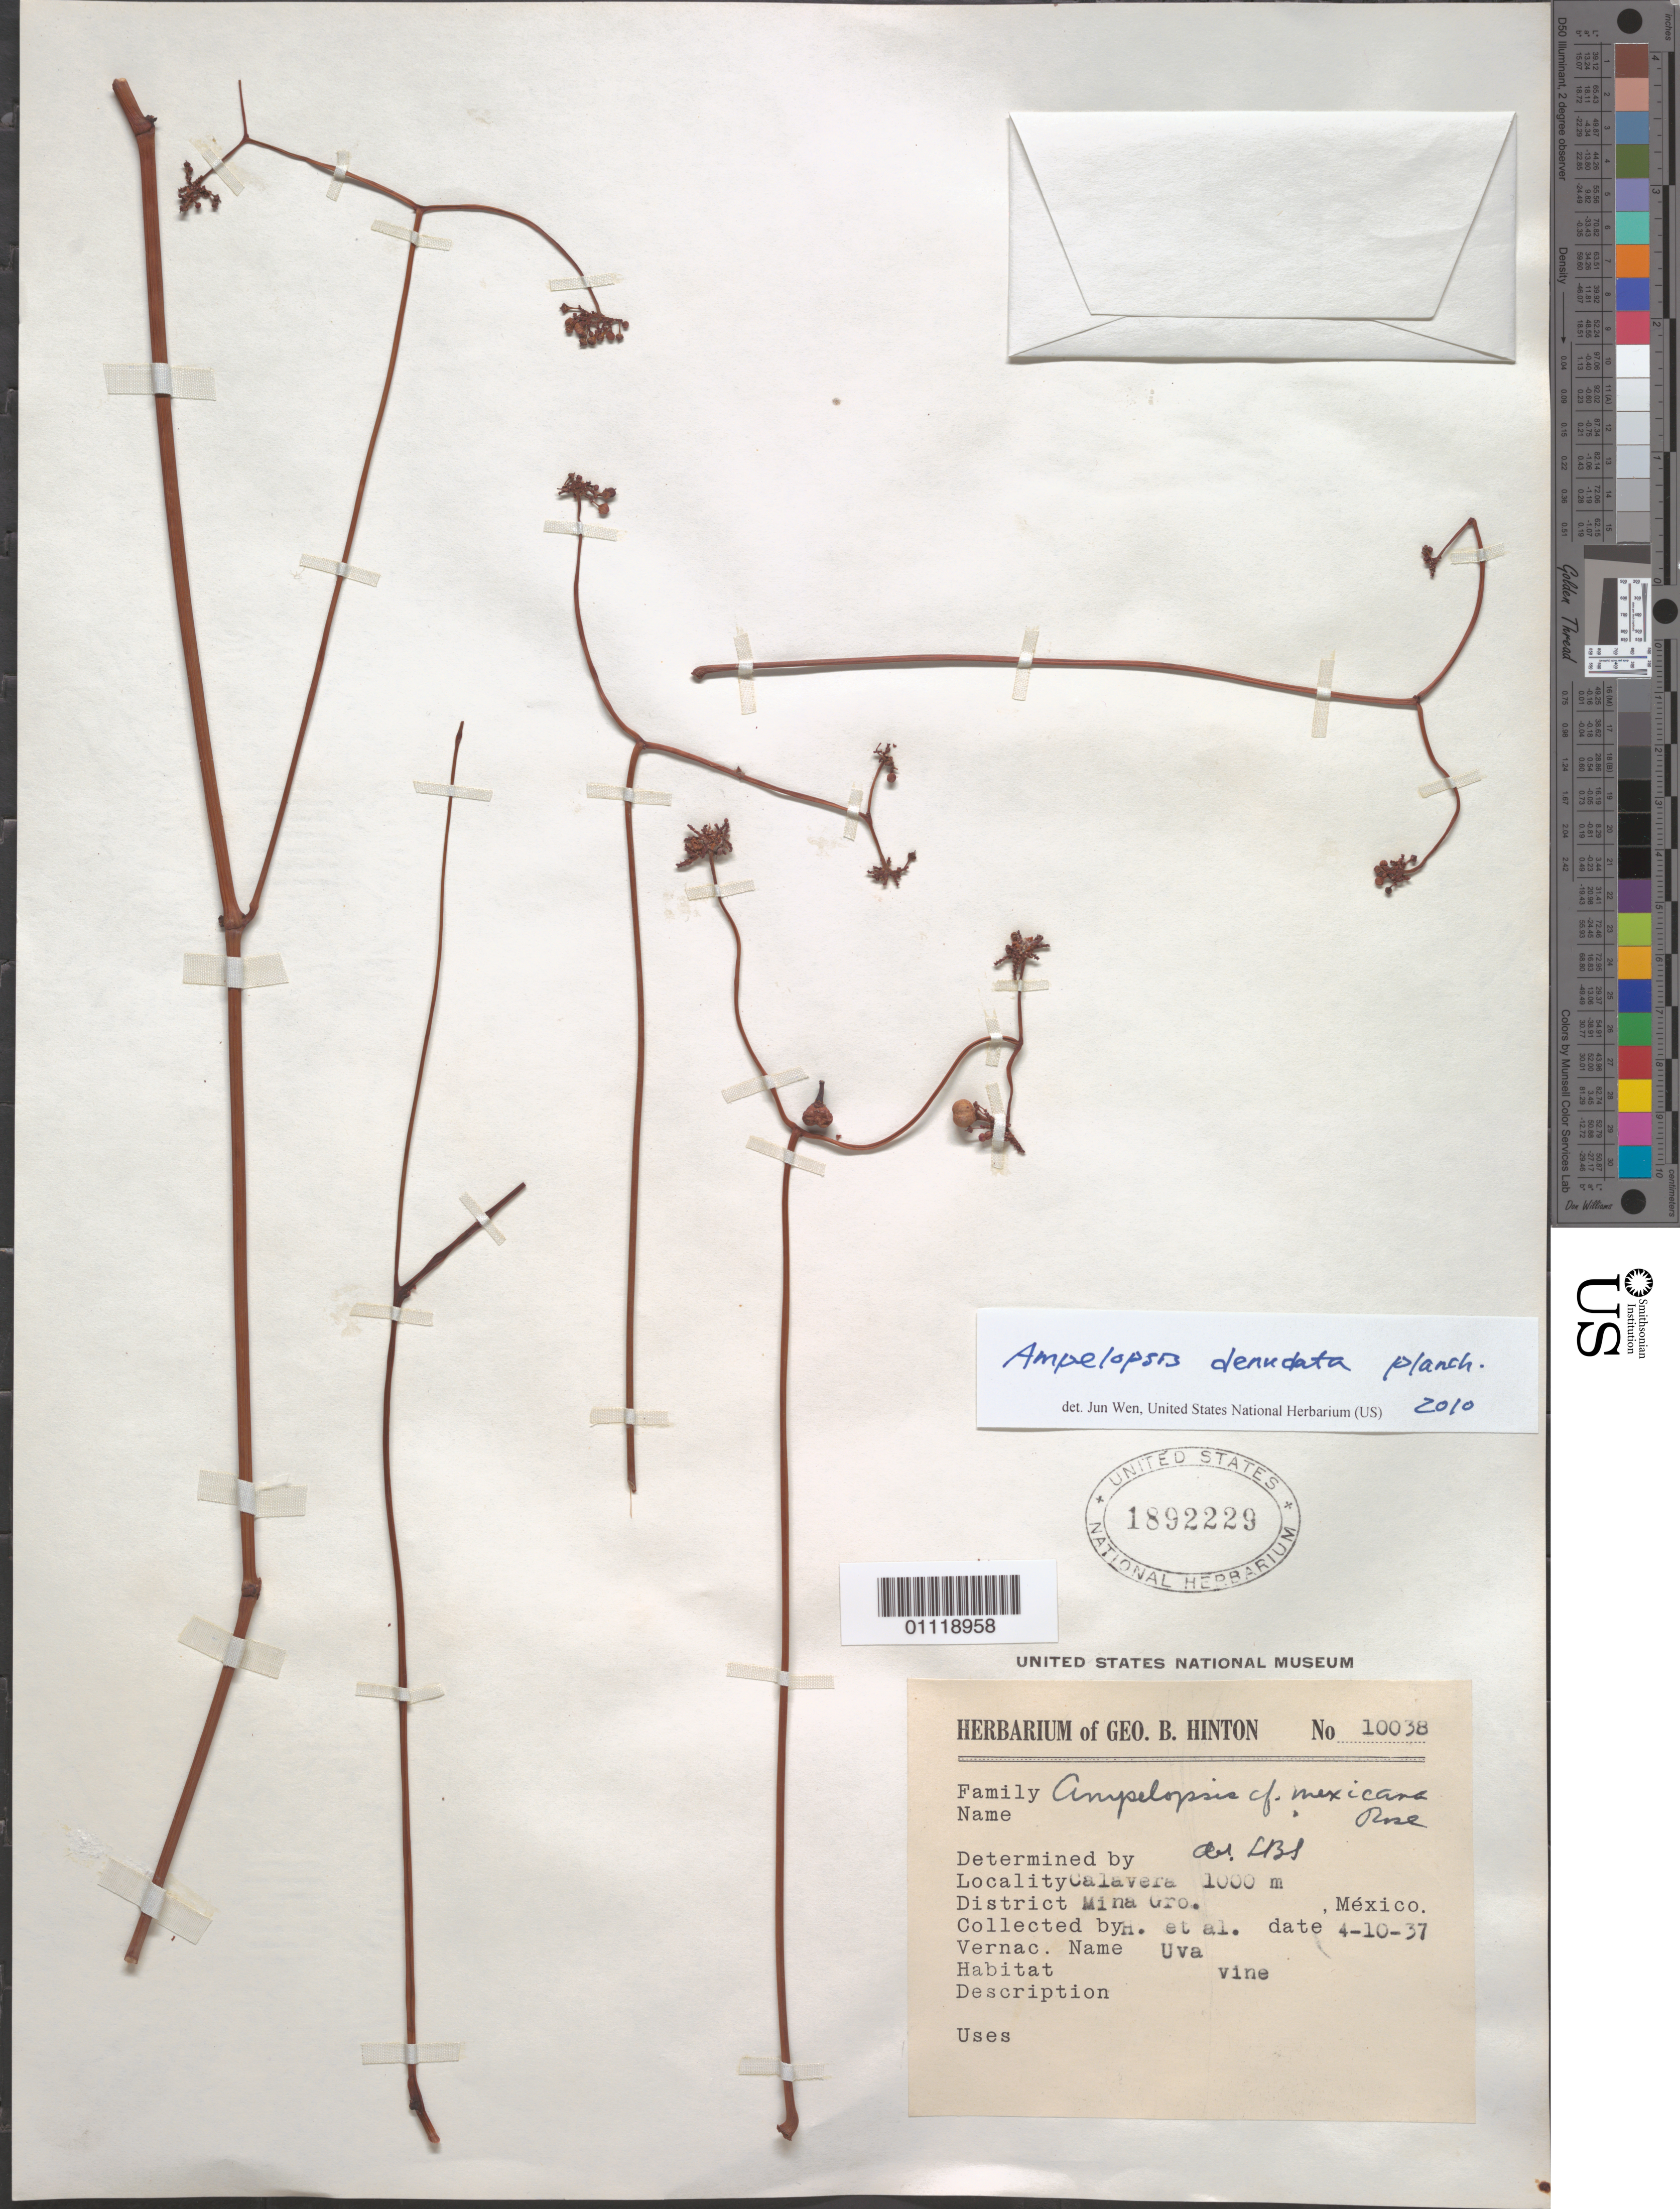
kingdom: Plantae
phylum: Tracheophyta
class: Magnoliopsida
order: Vitales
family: Vitaceae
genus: Ampelopsis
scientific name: Ampelopsis denudata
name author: Planch.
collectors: G. B. Hinton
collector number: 10038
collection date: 1937-04-10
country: Mexico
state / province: Guerrero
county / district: Mina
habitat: Vine.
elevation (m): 1000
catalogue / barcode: US 1892229